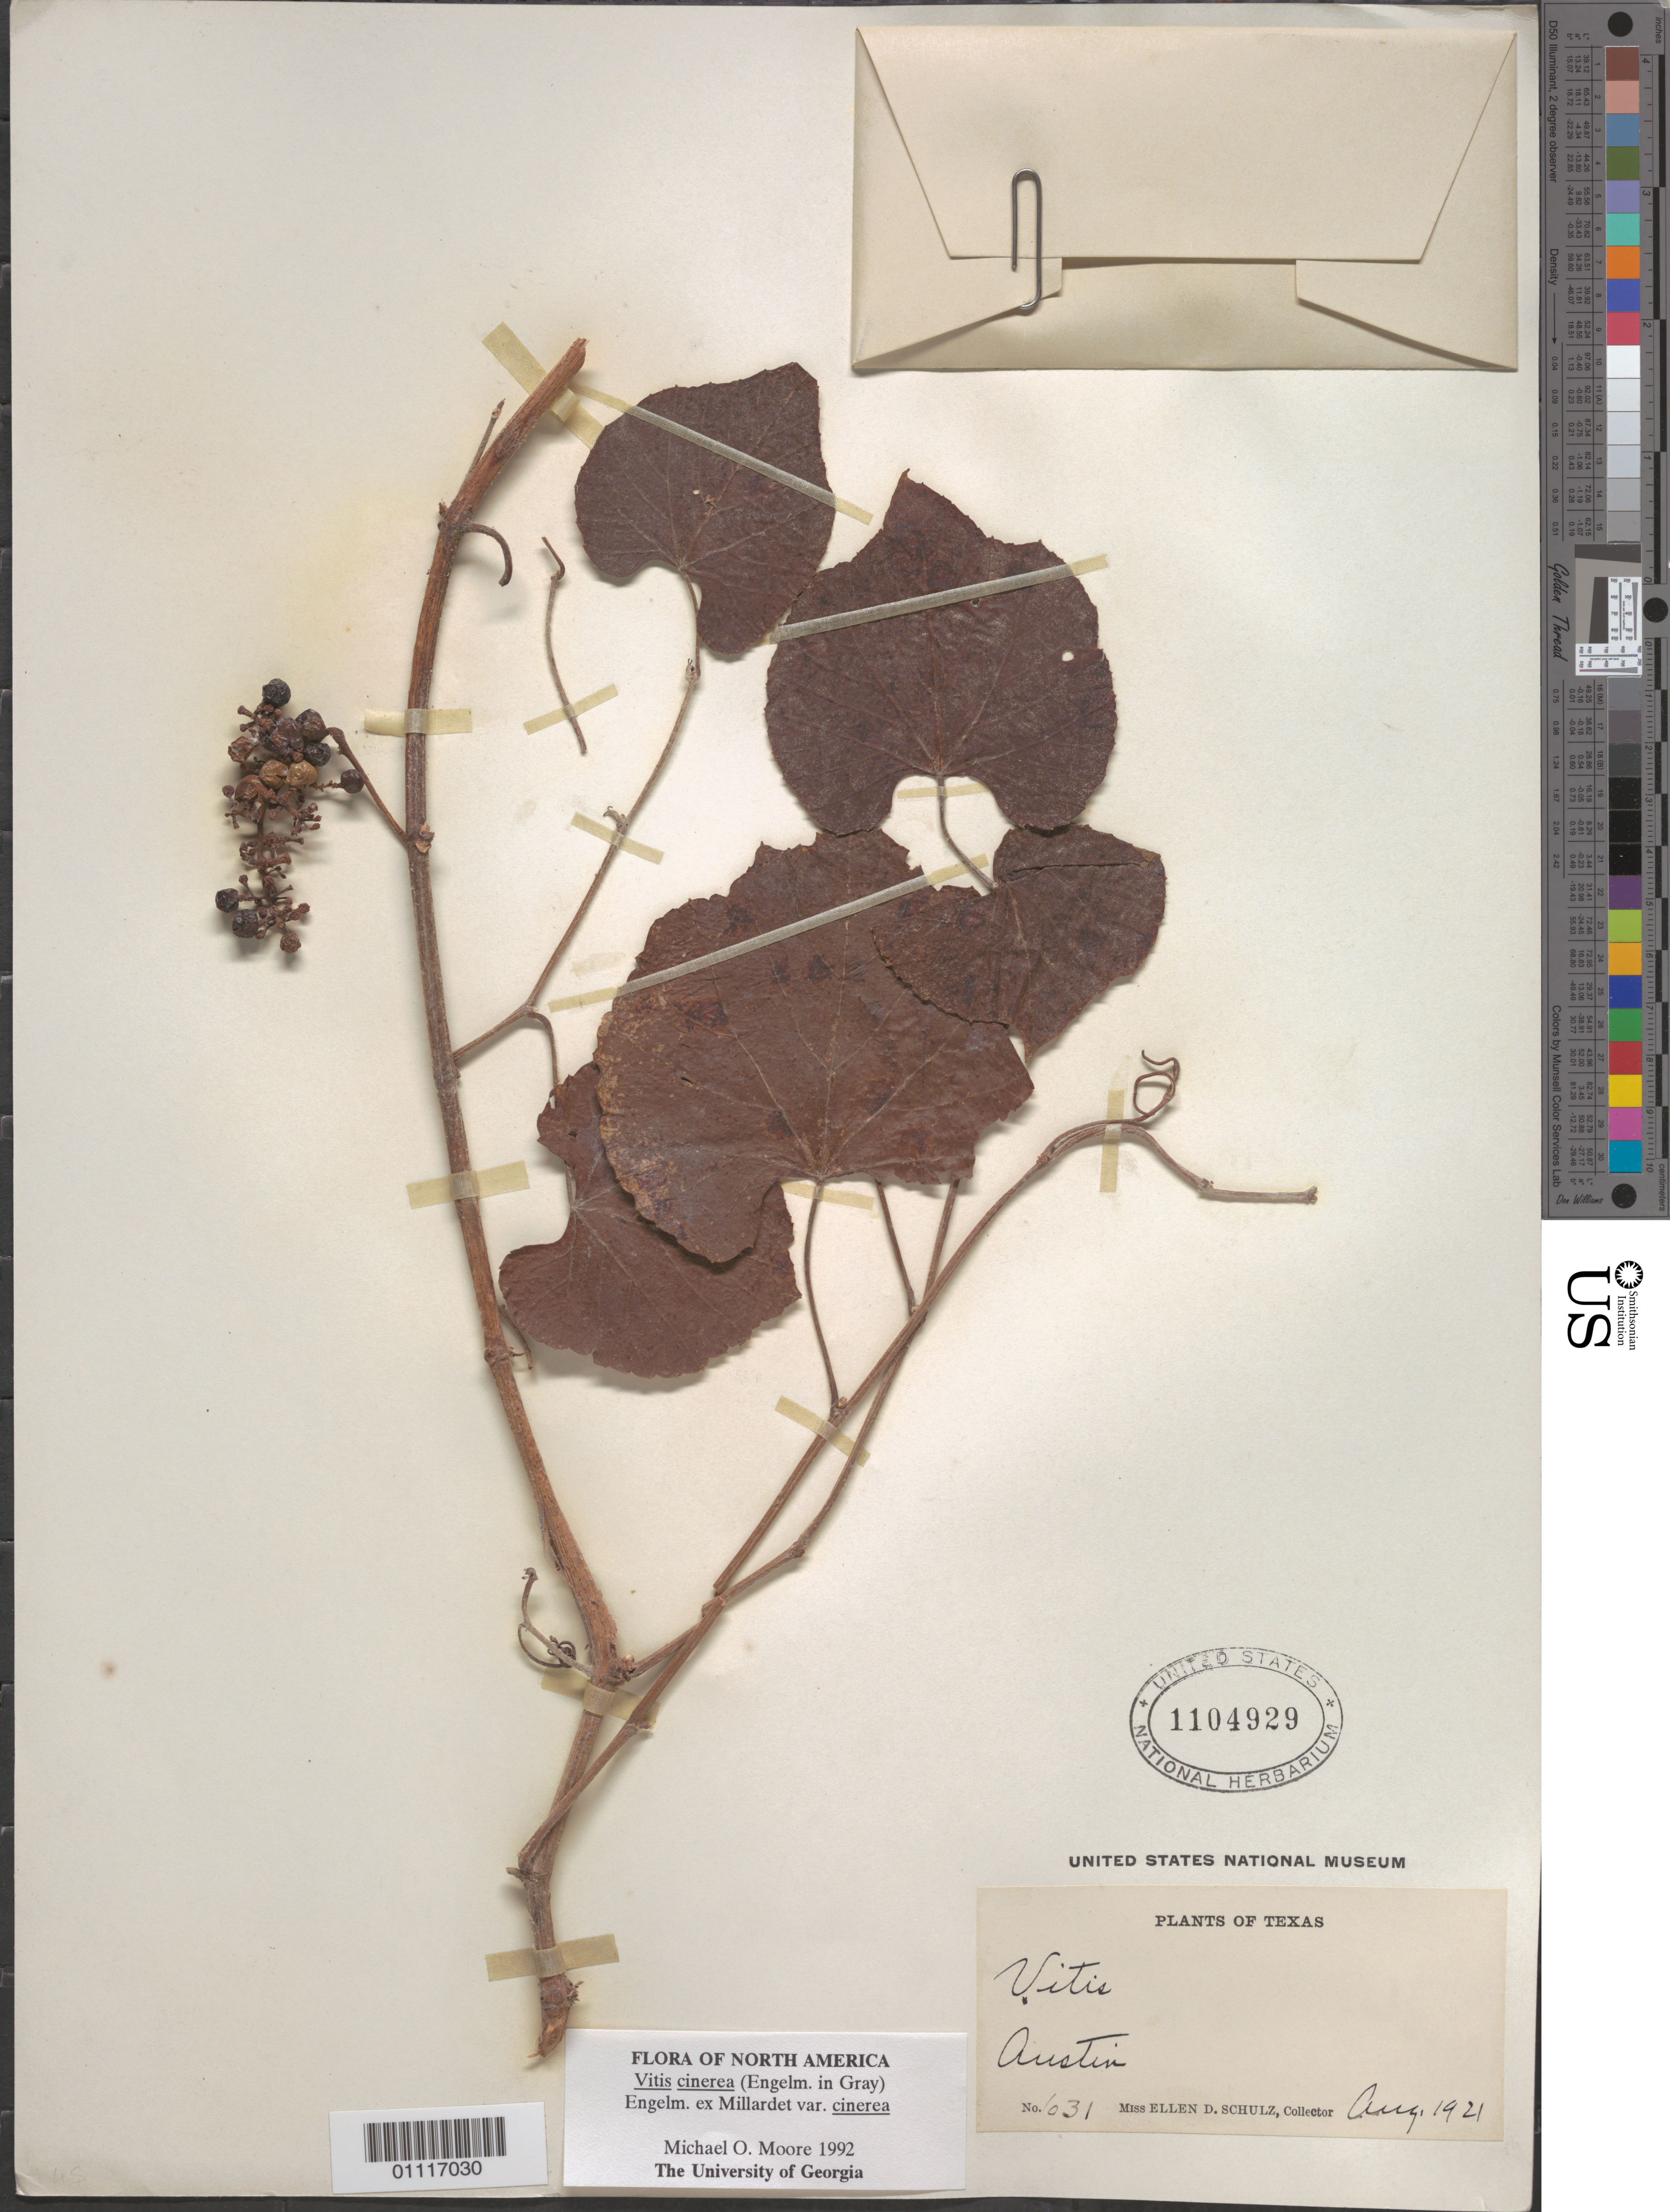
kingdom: Plantae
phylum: Tracheophyta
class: Magnoliopsida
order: Vitales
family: Vitaceae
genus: Vitis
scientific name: Vitis cinerea var. cinerea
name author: (Engelm.) Engelm. ex Millardet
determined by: Moore, M. O.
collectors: E. D. Schulz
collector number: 631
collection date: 1921-08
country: United States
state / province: Texas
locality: Austin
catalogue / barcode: US 1104929